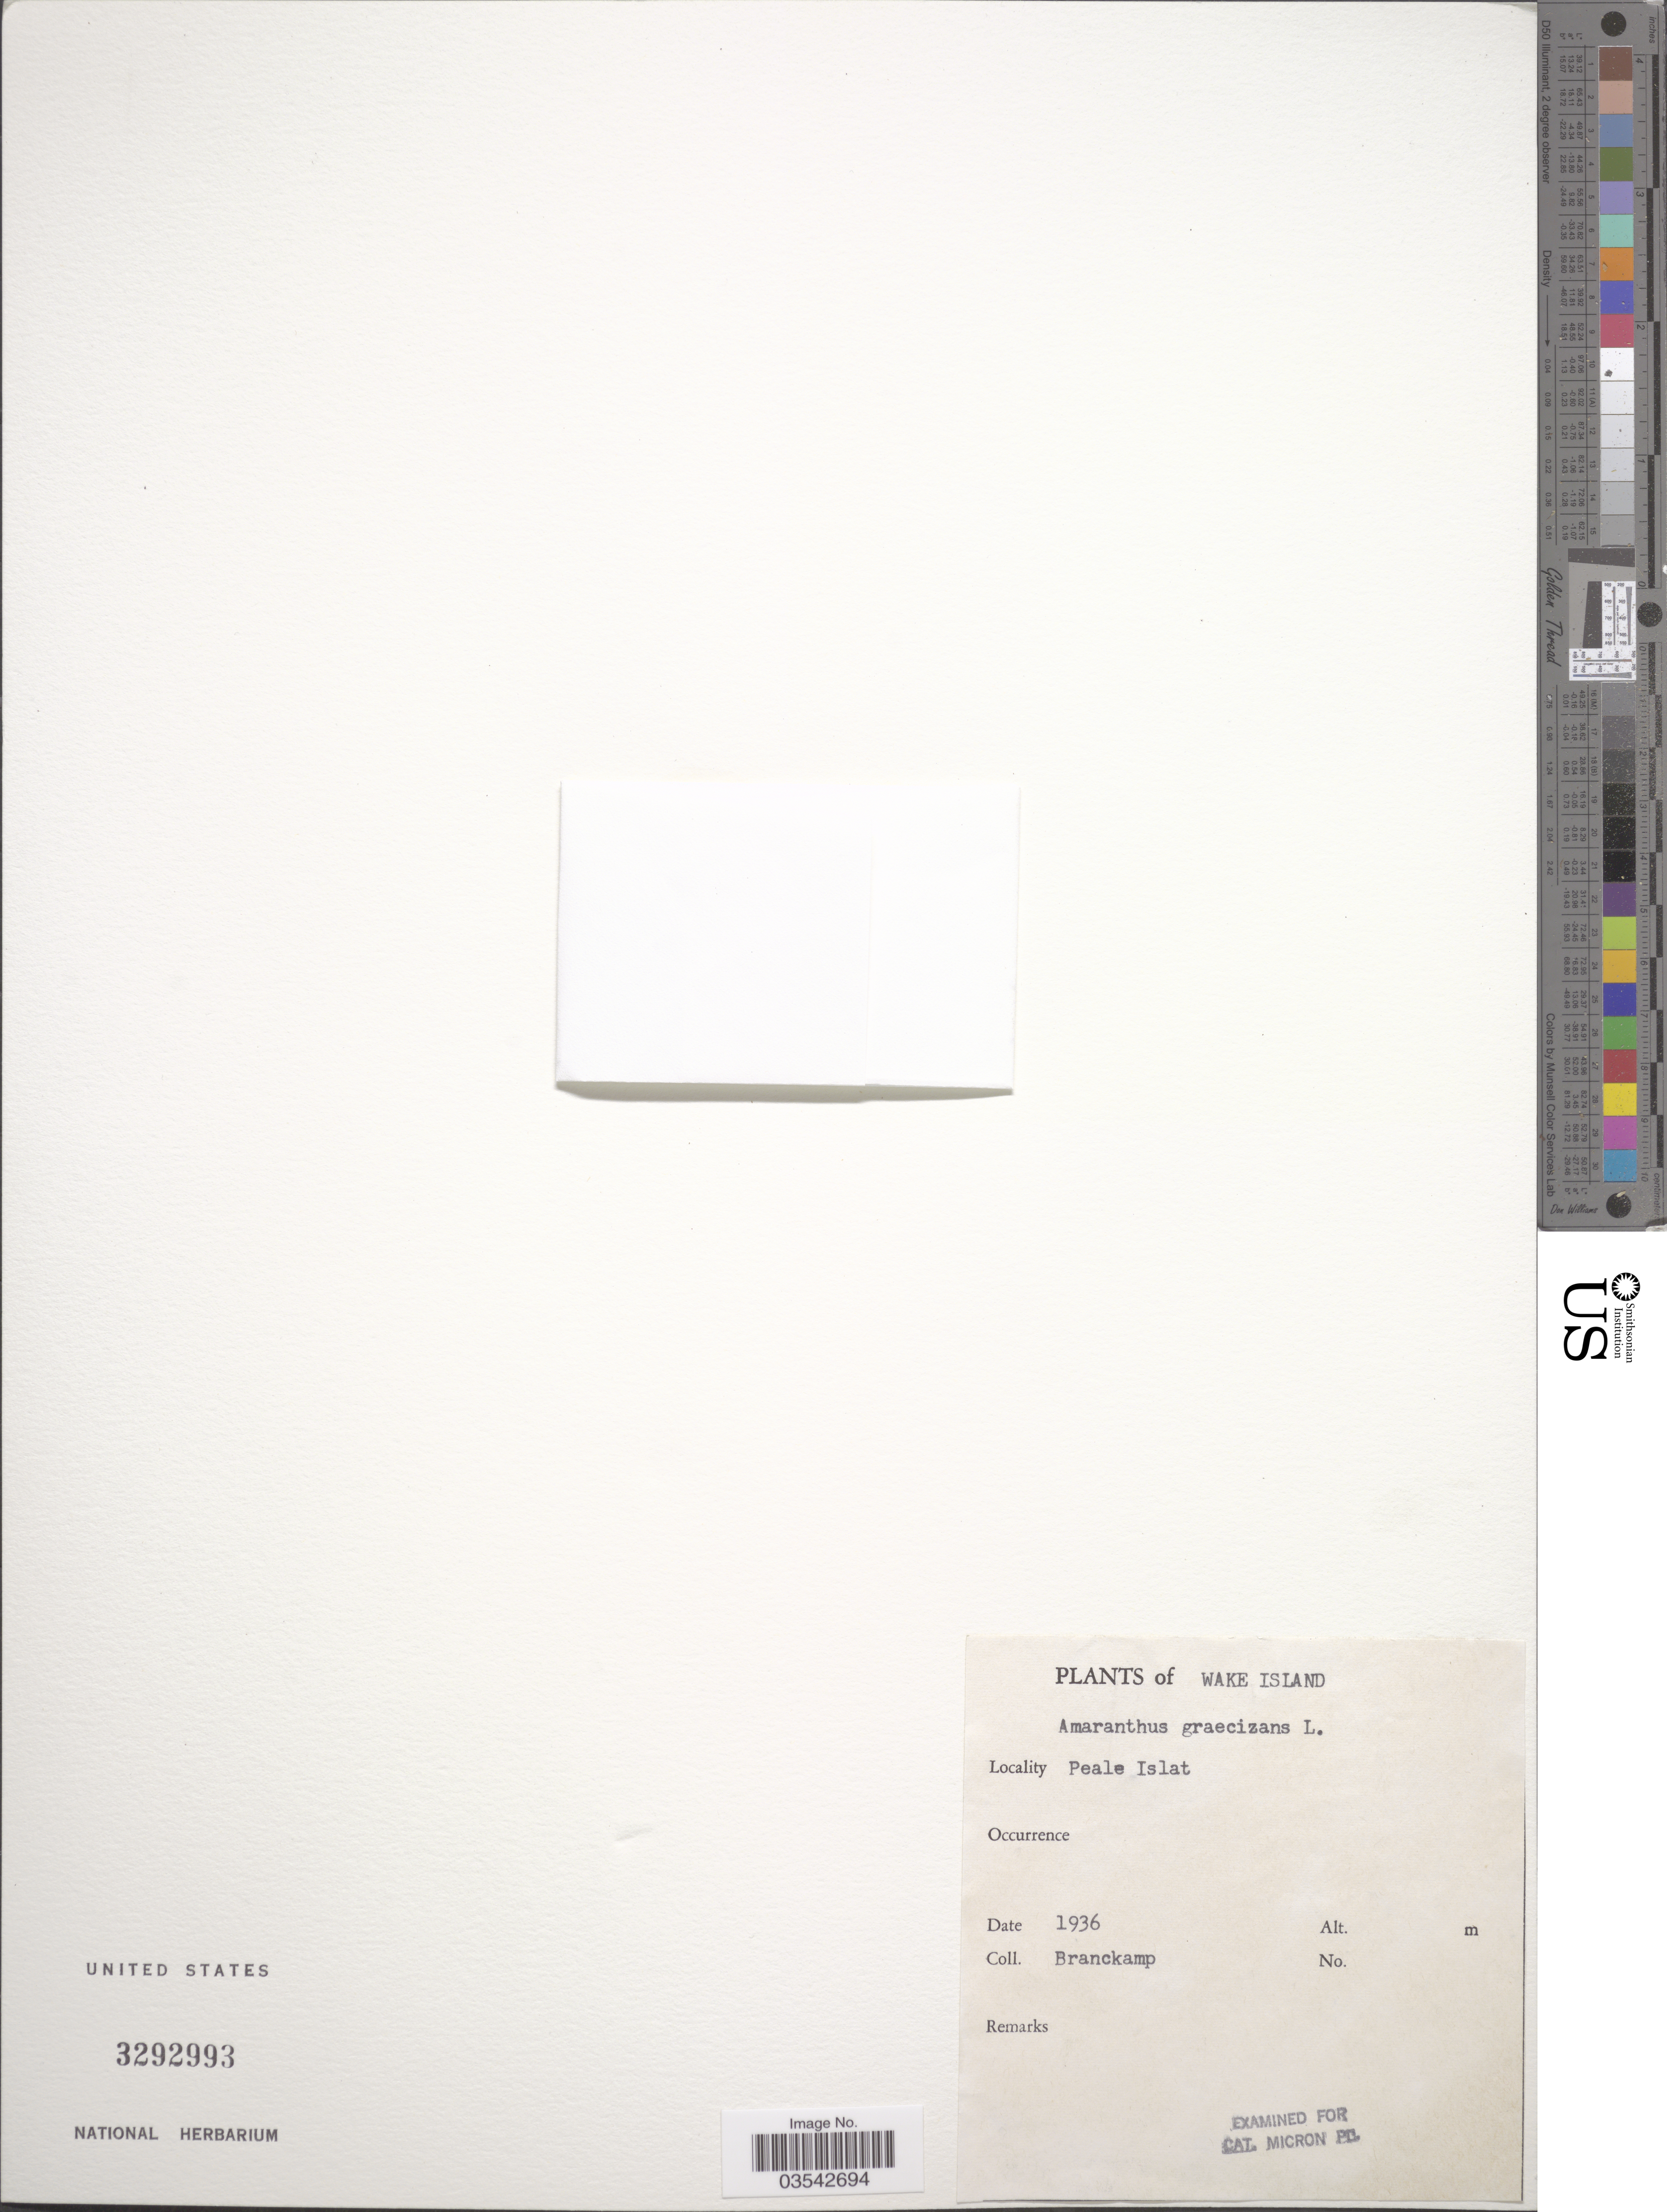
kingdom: Plantae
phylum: Tracheophyta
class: Magnoliopsida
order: Caryophyllales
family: Amaranthaceae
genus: Amaranthus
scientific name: Amaranthus graecizans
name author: L.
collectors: Branckamp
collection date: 1936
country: U.S. Administered Pacific Islands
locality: Wake Island. Peale Islat.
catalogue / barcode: US 3292993